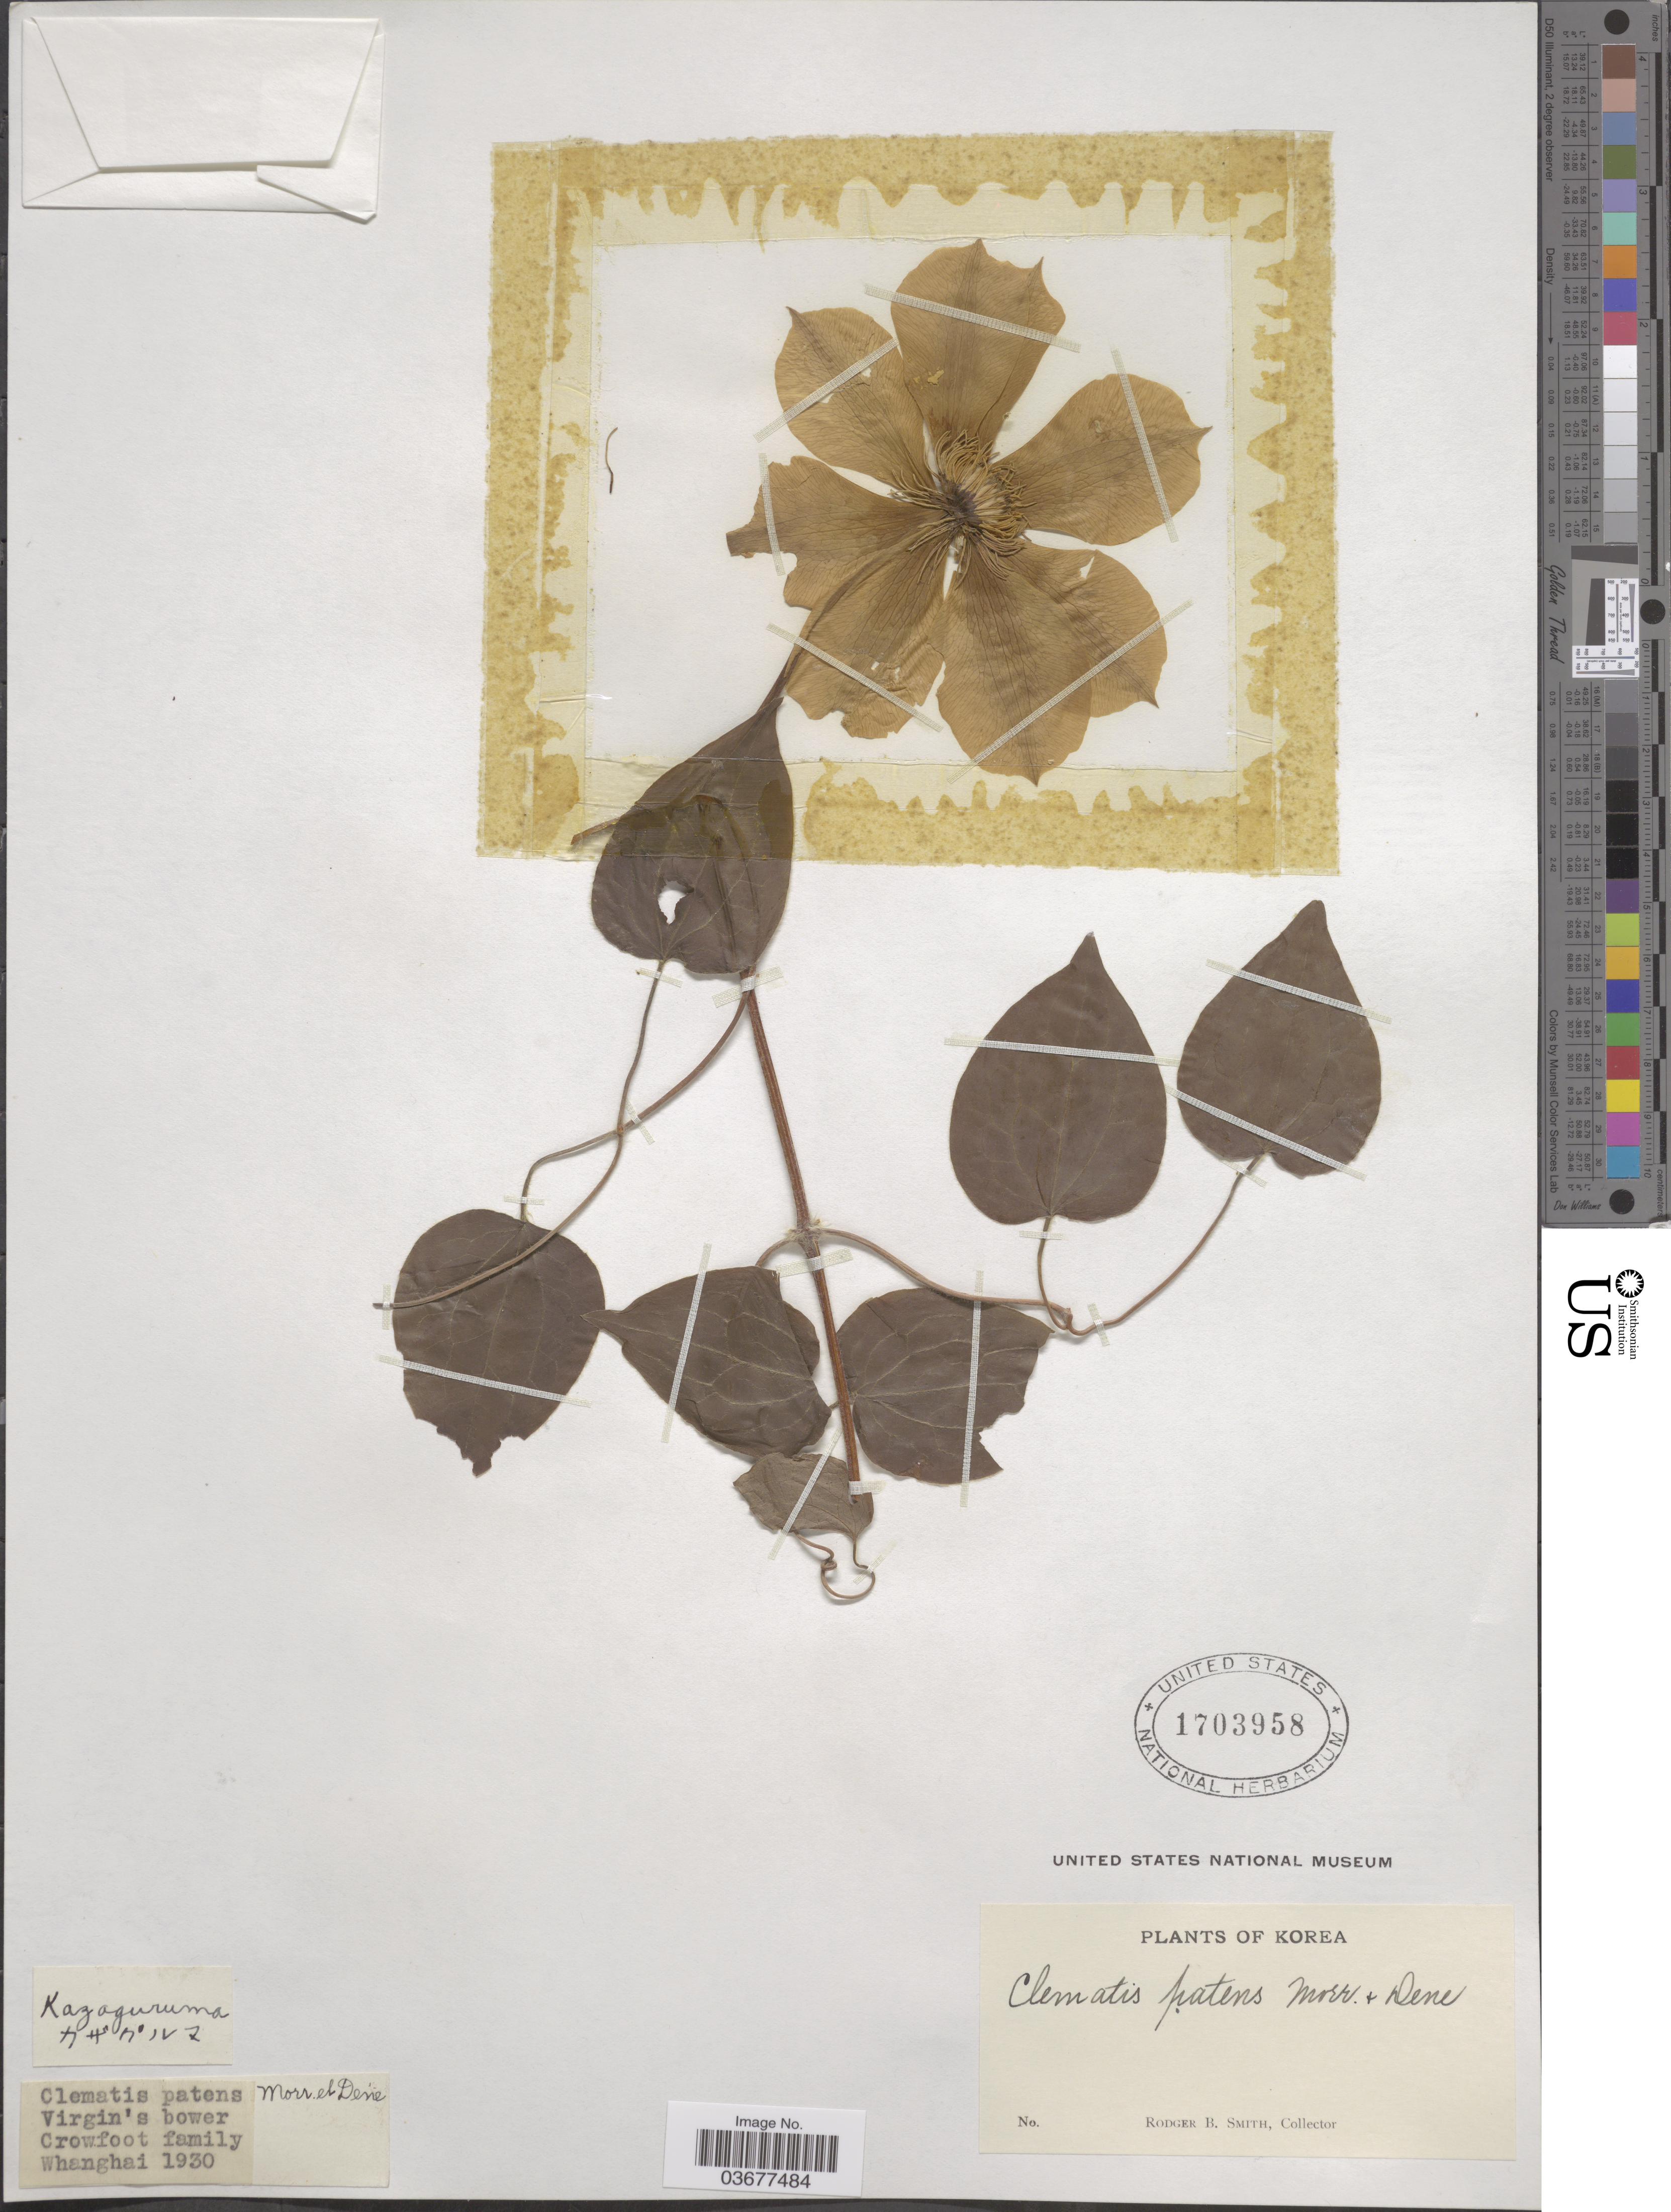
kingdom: Plantae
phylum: Tracheophyta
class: Magnoliopsida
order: Ranunculales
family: Ranunculaceae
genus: Clematis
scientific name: Clematis patens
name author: C. Morren & Decne.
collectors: R. B. Smith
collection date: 1930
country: North Korea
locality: Whanghai.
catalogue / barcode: US 1703958